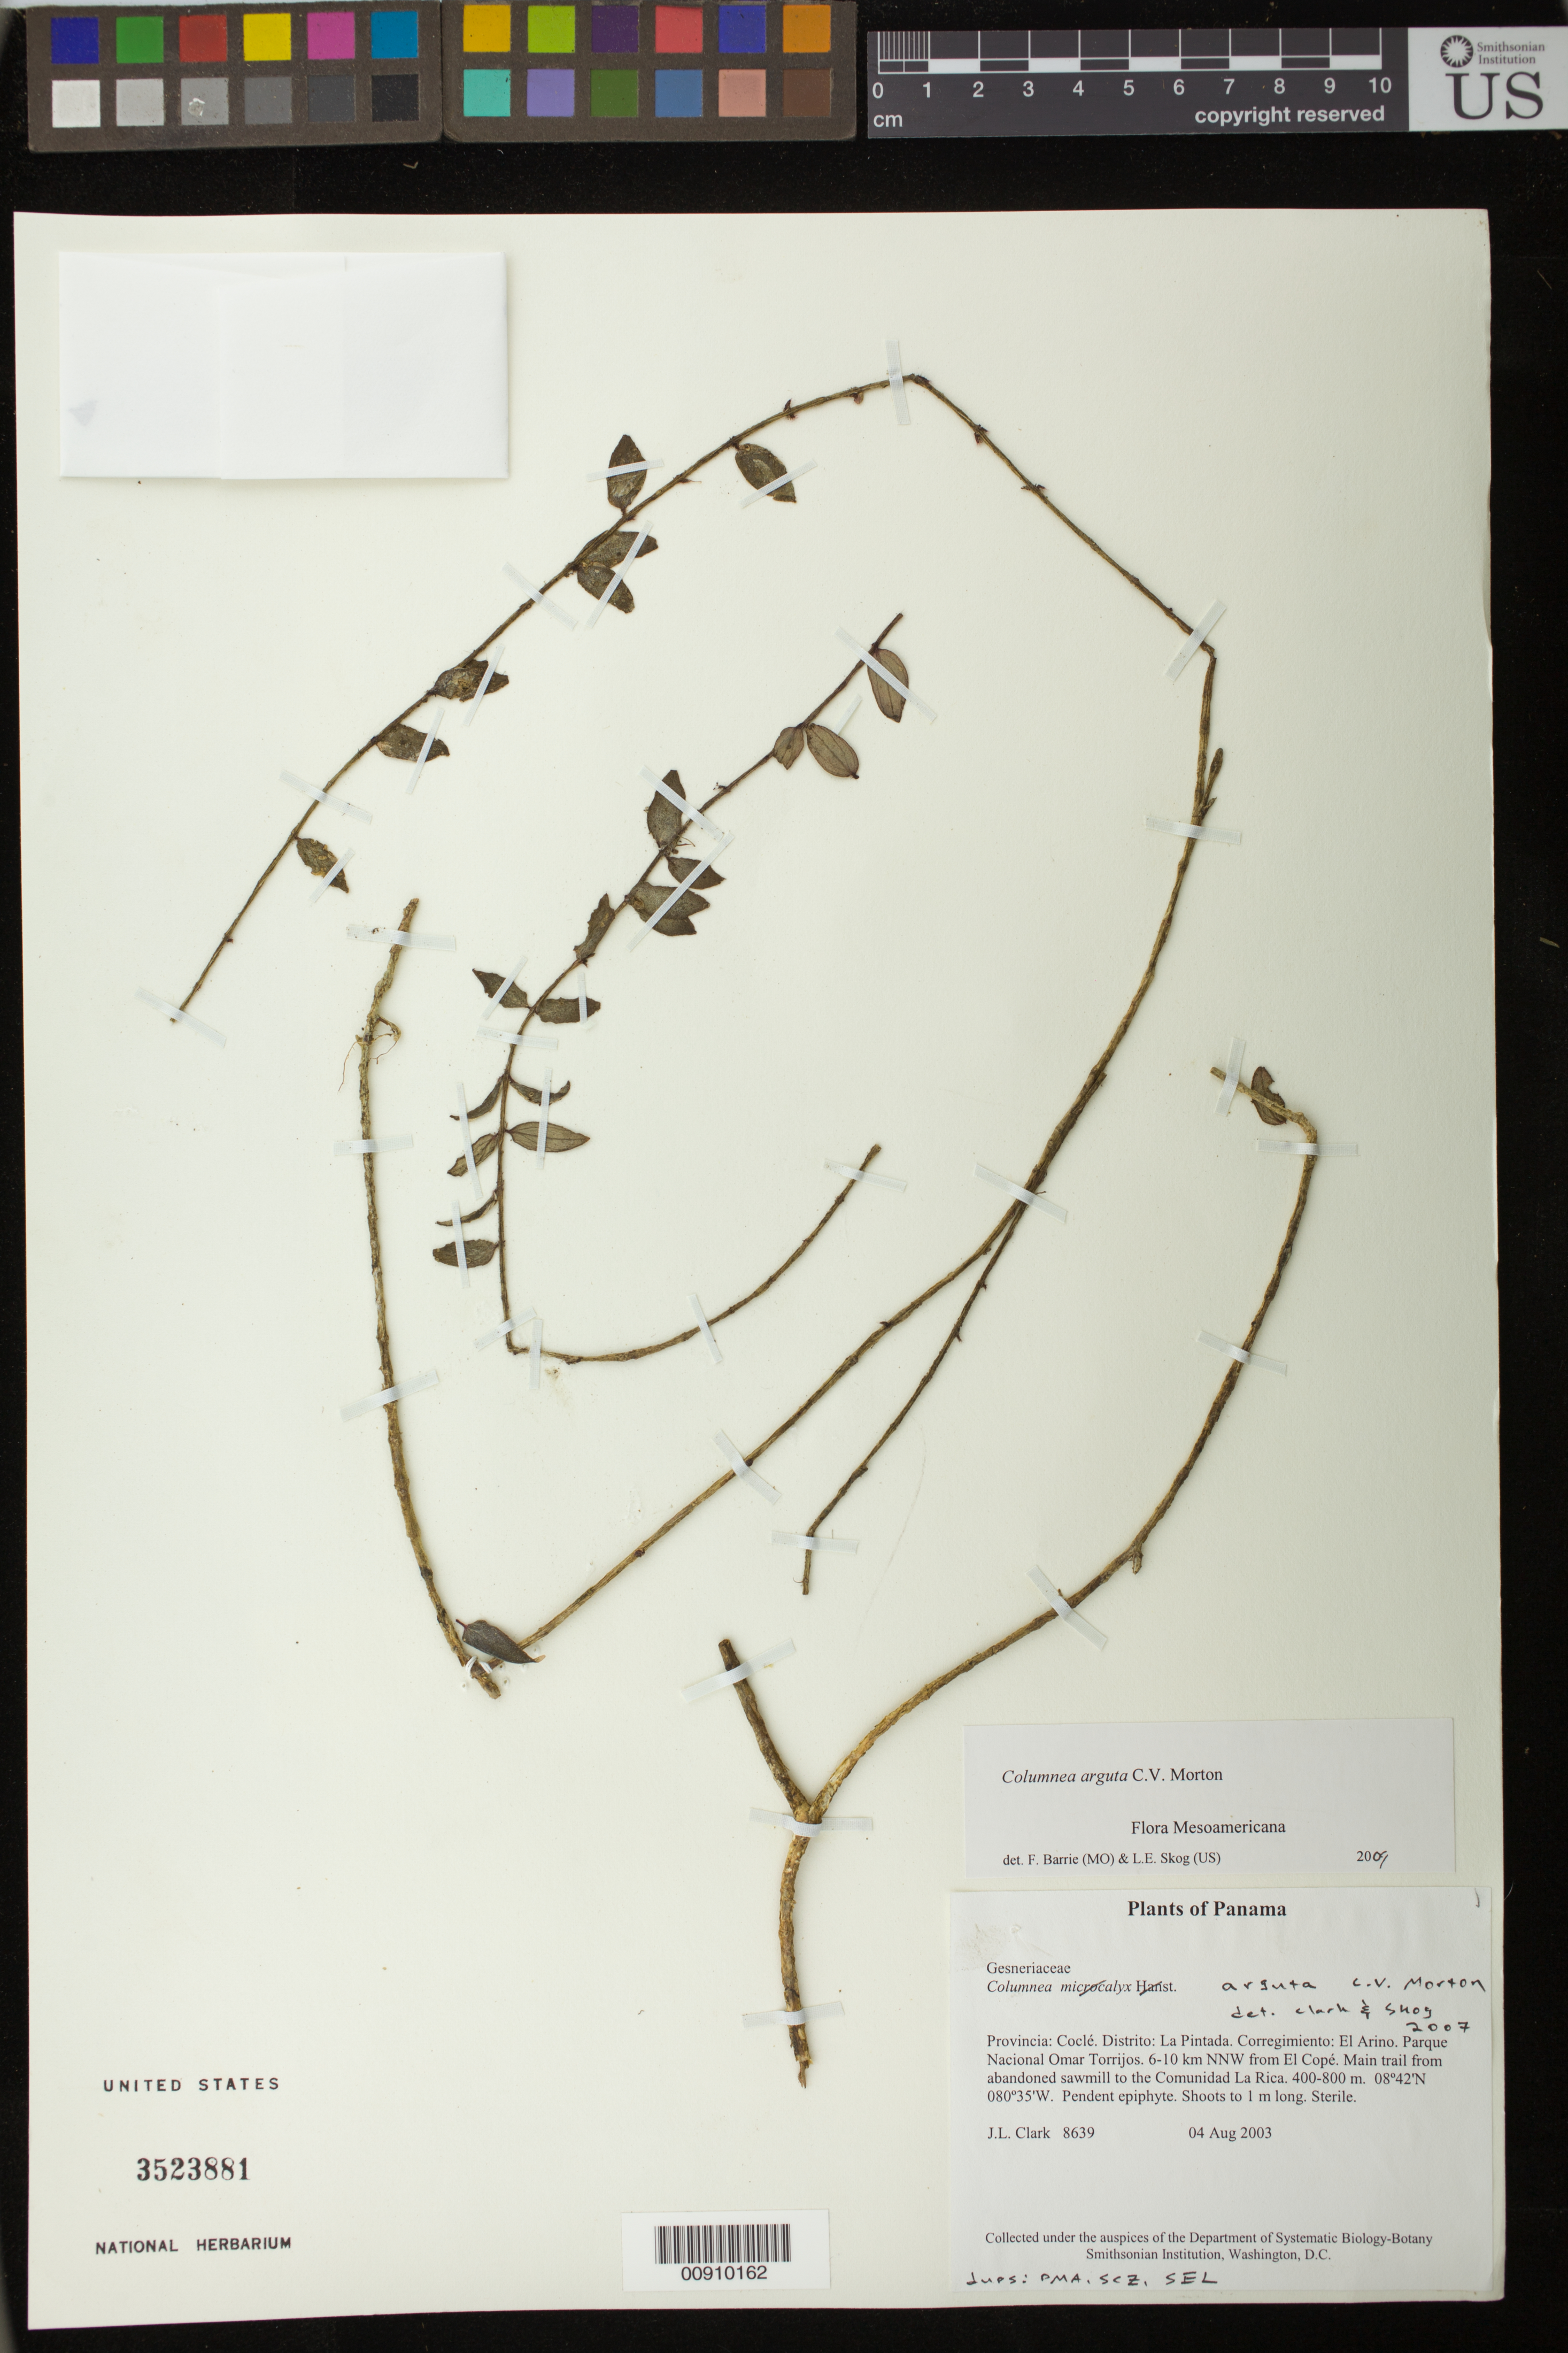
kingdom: Plantae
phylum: Tracheophyta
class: Magnoliopsida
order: Lamiales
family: Gesneriaceae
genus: Columnea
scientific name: Columnea microcalyx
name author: Hanst.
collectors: J. L. Clark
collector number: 8639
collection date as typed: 04 Aug 2003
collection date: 2003-08-04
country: Panama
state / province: Coclé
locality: La Pintada. Corregimiento: El Arino. Parque Nacional Omar Torrijos. 6-10 km NNW from El Copé. Main trail from abandoned sawmill to the Comunidad La Rica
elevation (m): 400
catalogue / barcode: US 3523881